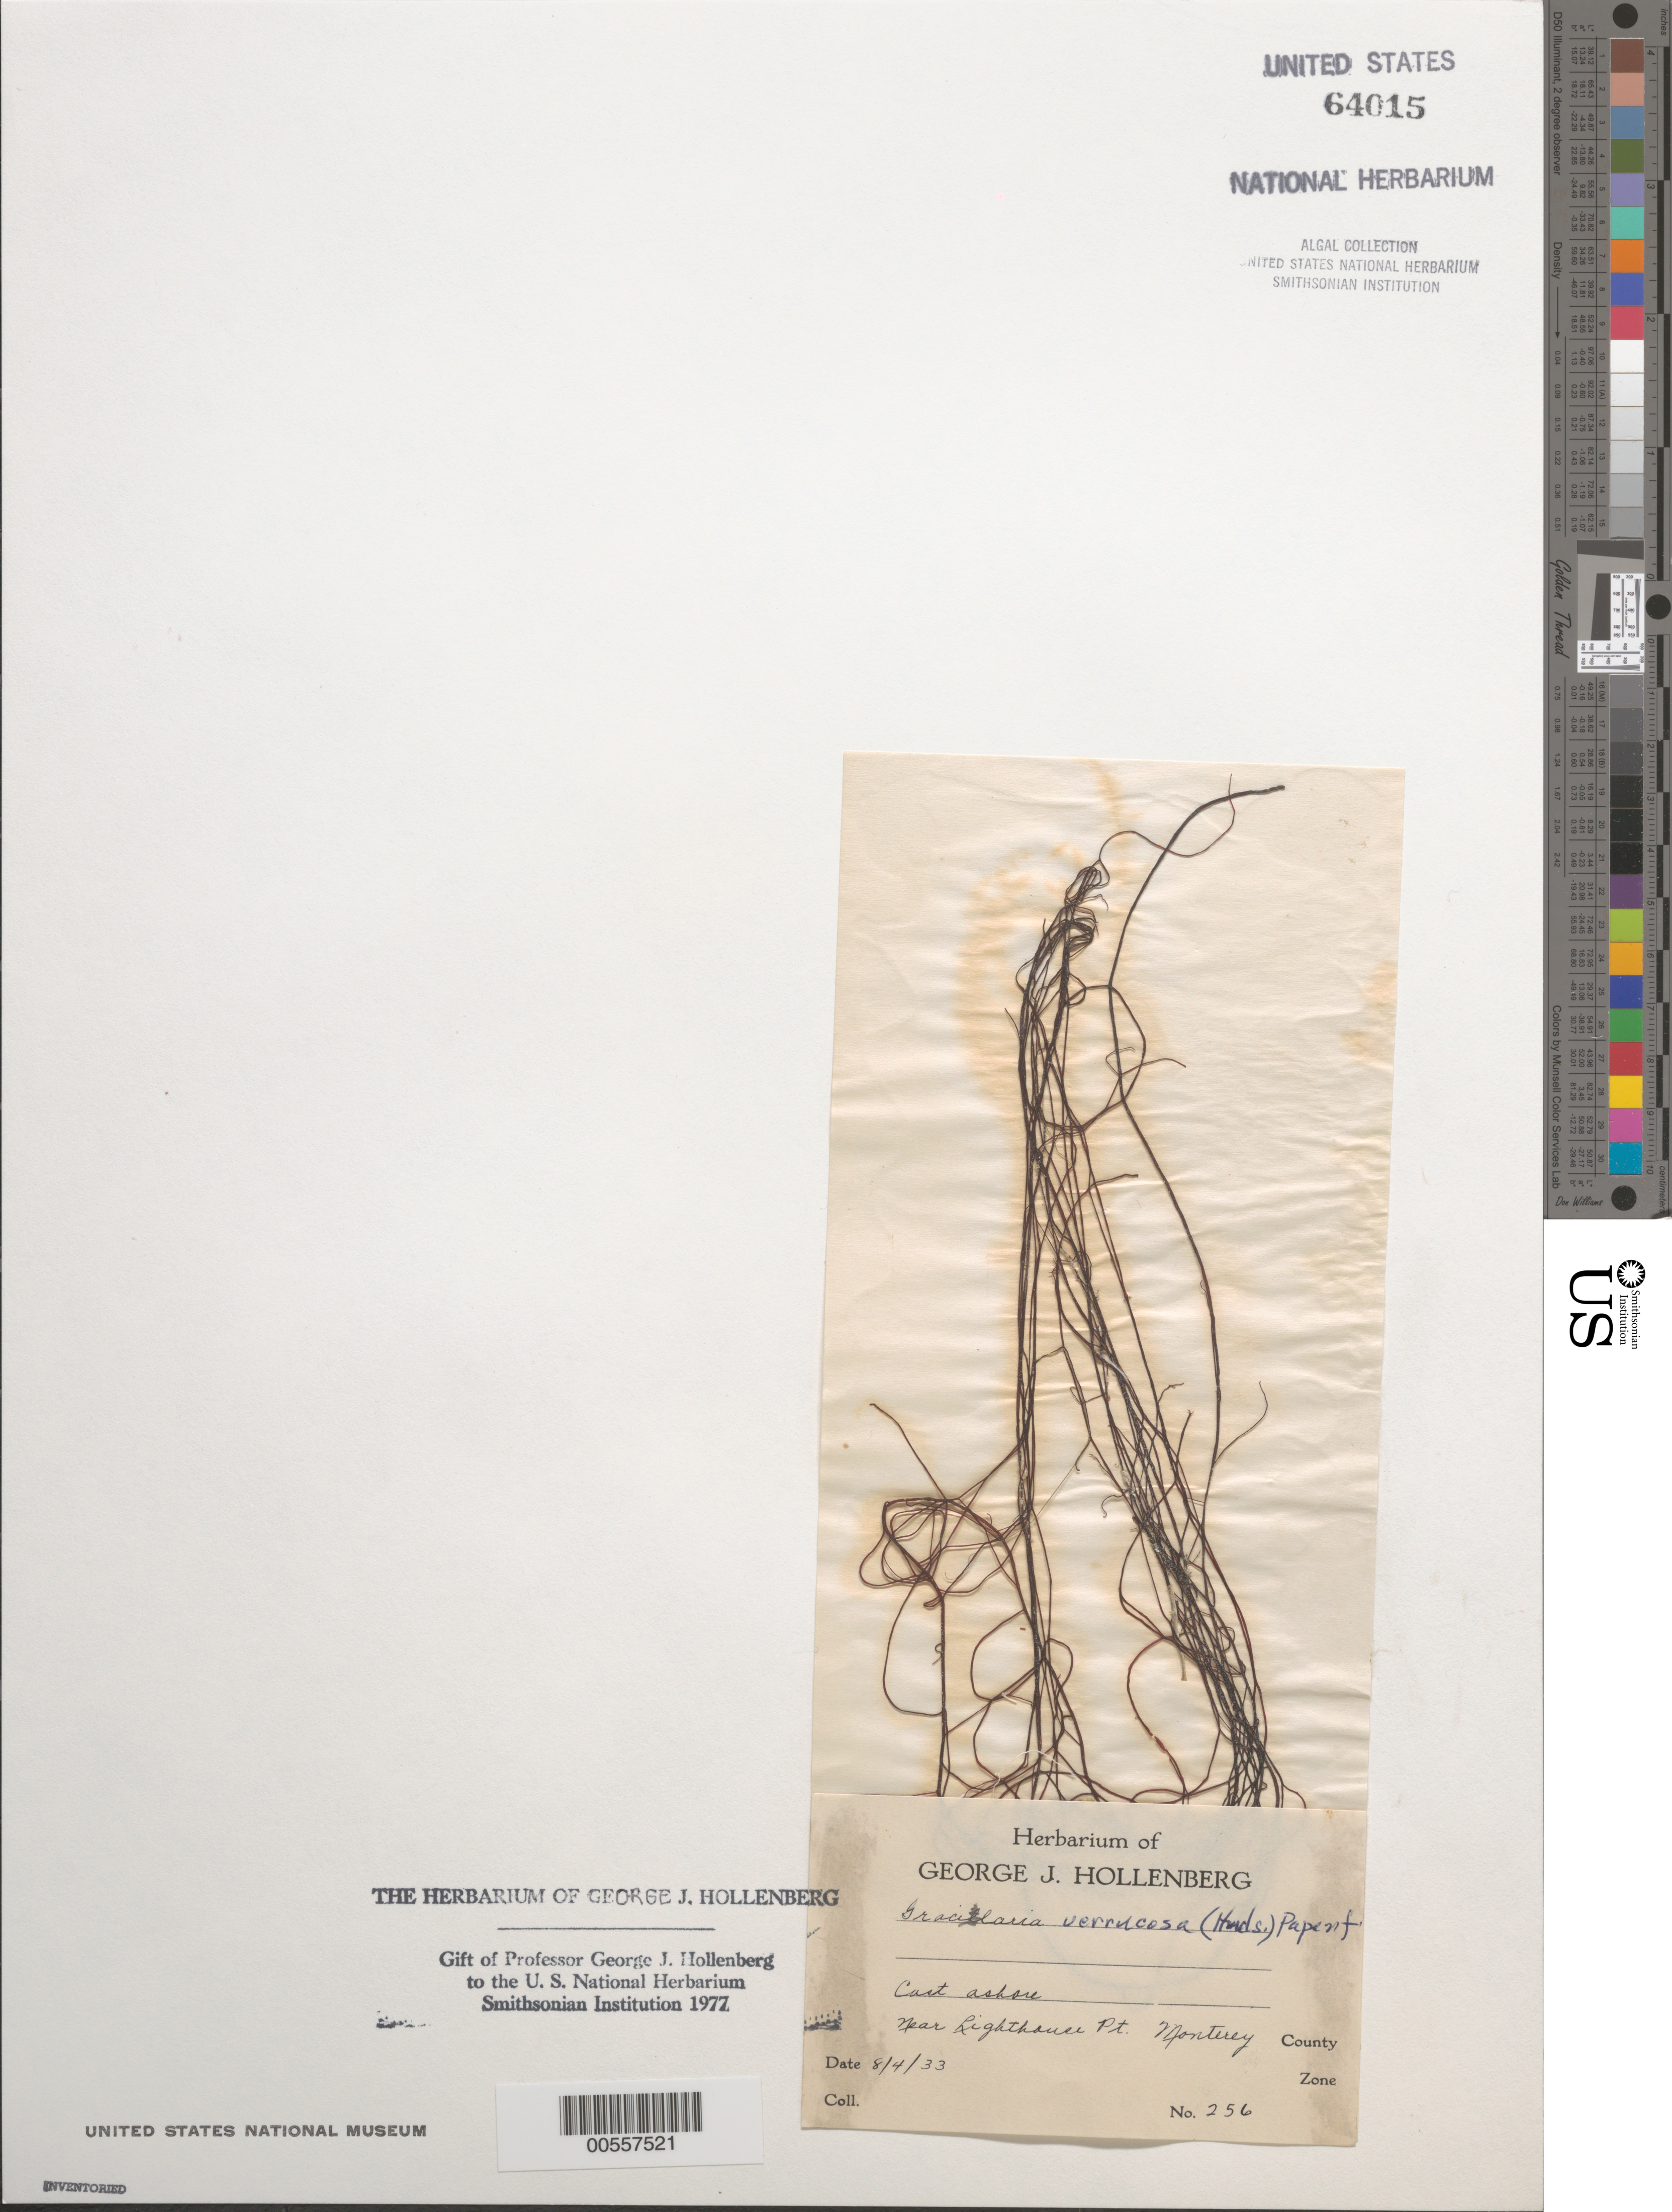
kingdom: Plantae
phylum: Rhodophyta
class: Florideophyceae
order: Gracilariales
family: Gracilariaceae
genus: Gracilariopsis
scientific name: Gracilariopsis longissima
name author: (S.G. Gmel.) Steentoft et al.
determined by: Algae name updating Project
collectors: G. Hollenberg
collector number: GJH 256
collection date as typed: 04 Aug 1933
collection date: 1933-08-04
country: United States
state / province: California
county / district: Monterey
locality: Near Lighthouse Point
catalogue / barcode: US 64015